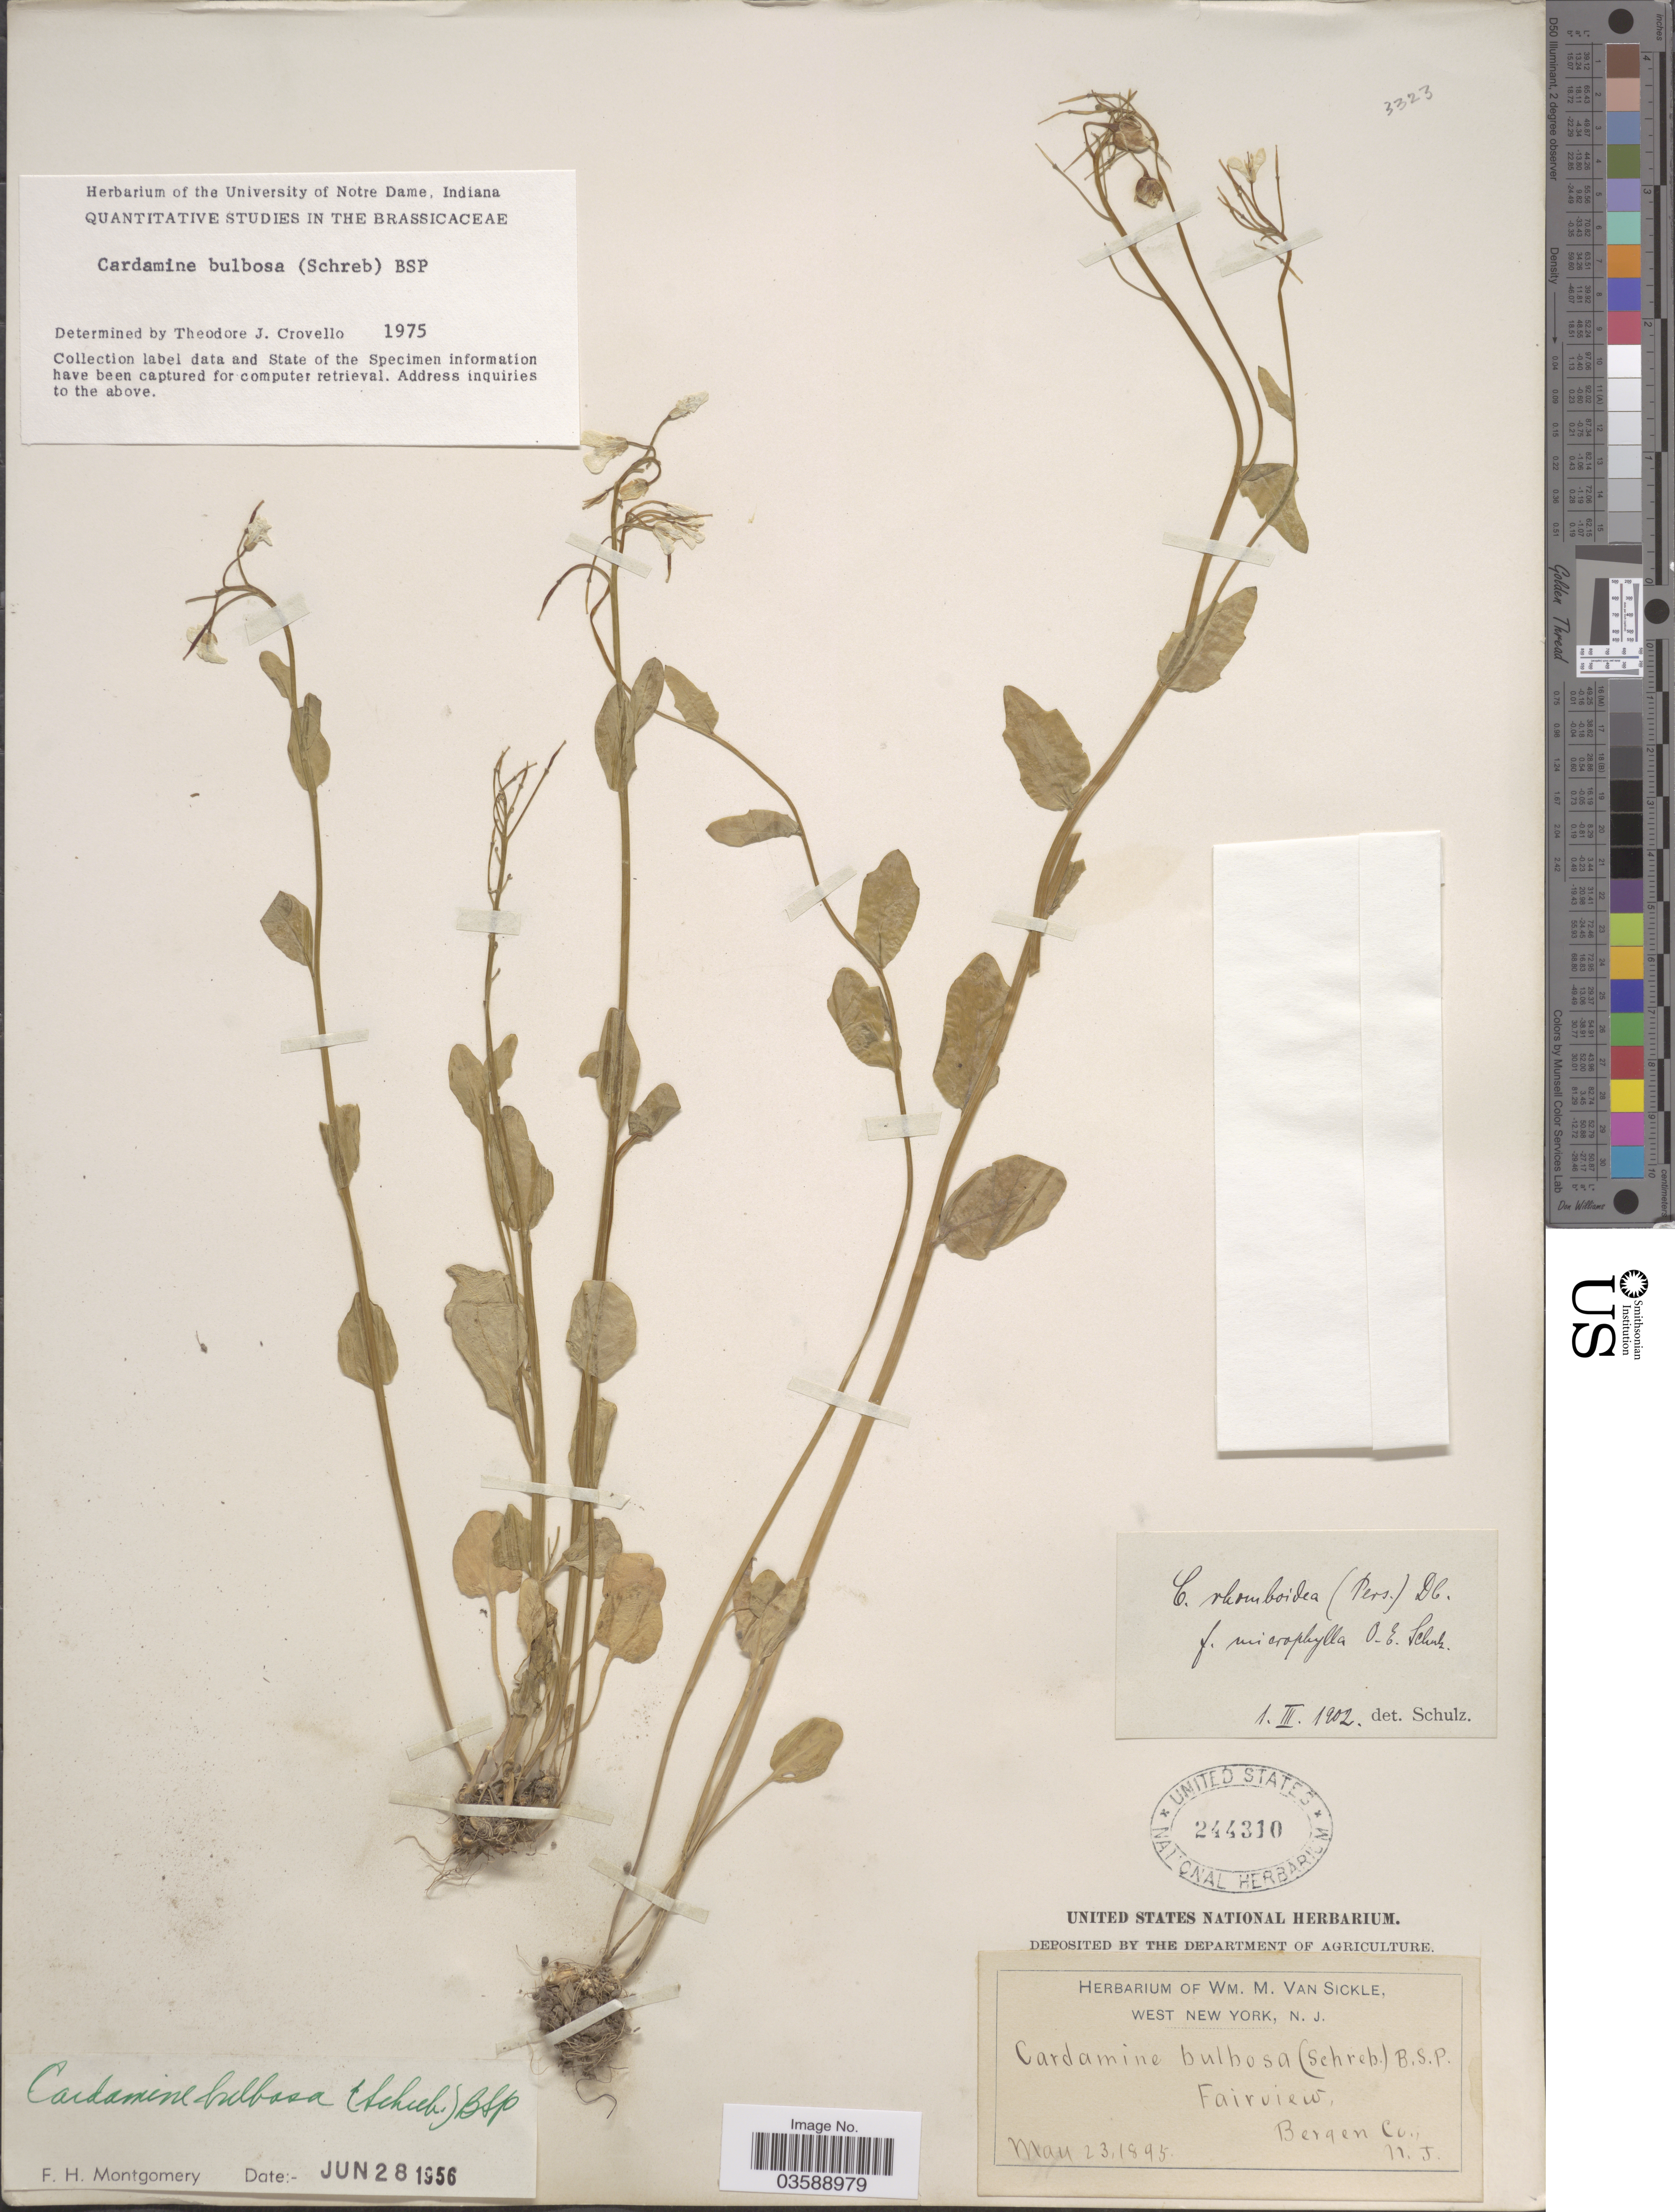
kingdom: Plantae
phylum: Tracheophyta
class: Magnoliopsida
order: Brassicales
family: Brassicaceae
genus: Cardamine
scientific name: Cardamine bulbosa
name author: (Schreb. ex Muhl.) Britton et al.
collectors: ex herb. Wm. M. Van Sickle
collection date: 1895-05-23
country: United States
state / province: New York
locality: Fairview, Bergen Co.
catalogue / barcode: US 244310